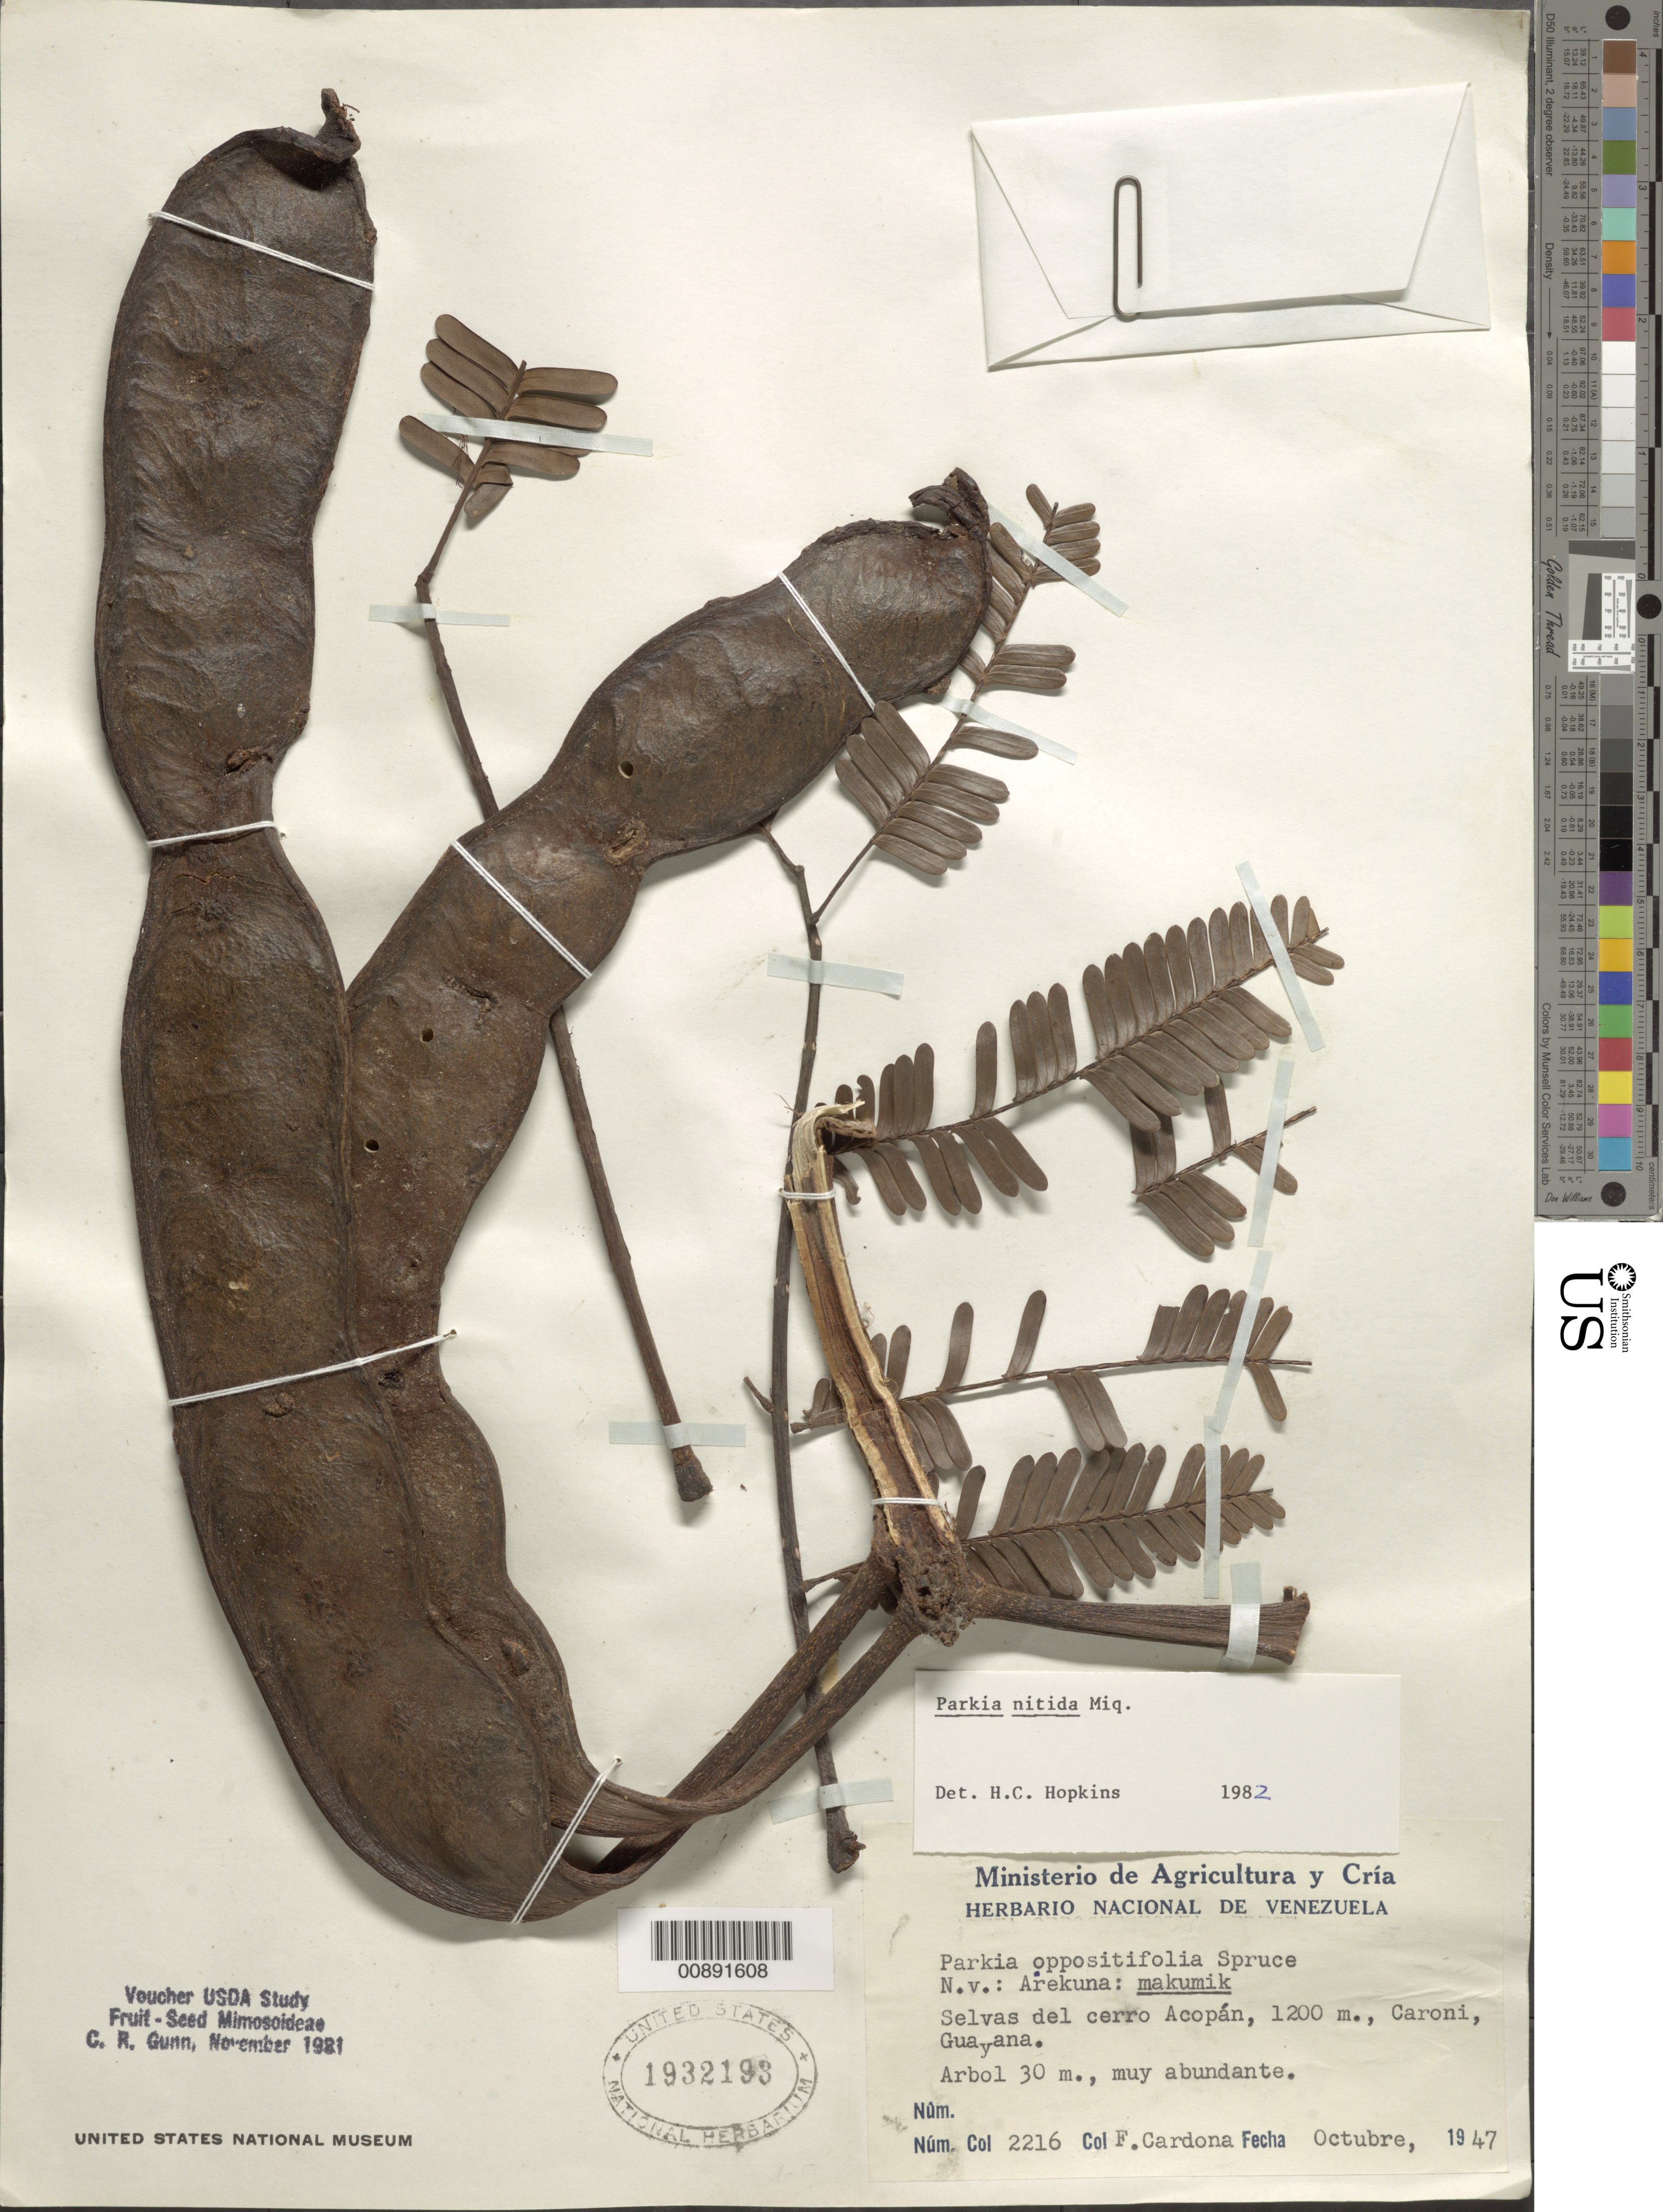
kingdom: Plantae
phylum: Tracheophyta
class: Magnoliopsida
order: Fabales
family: Fabaceae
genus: Parkia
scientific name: Parkia nitida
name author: Miq.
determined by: Hopkins, H. C.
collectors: F. Cardona Puig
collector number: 2216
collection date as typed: Oct-47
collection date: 1947-10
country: Venezuela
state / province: Bolívar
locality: Río Caroní, Cerro Acopán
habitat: Selvas del cerro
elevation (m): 1200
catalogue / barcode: US 1932193